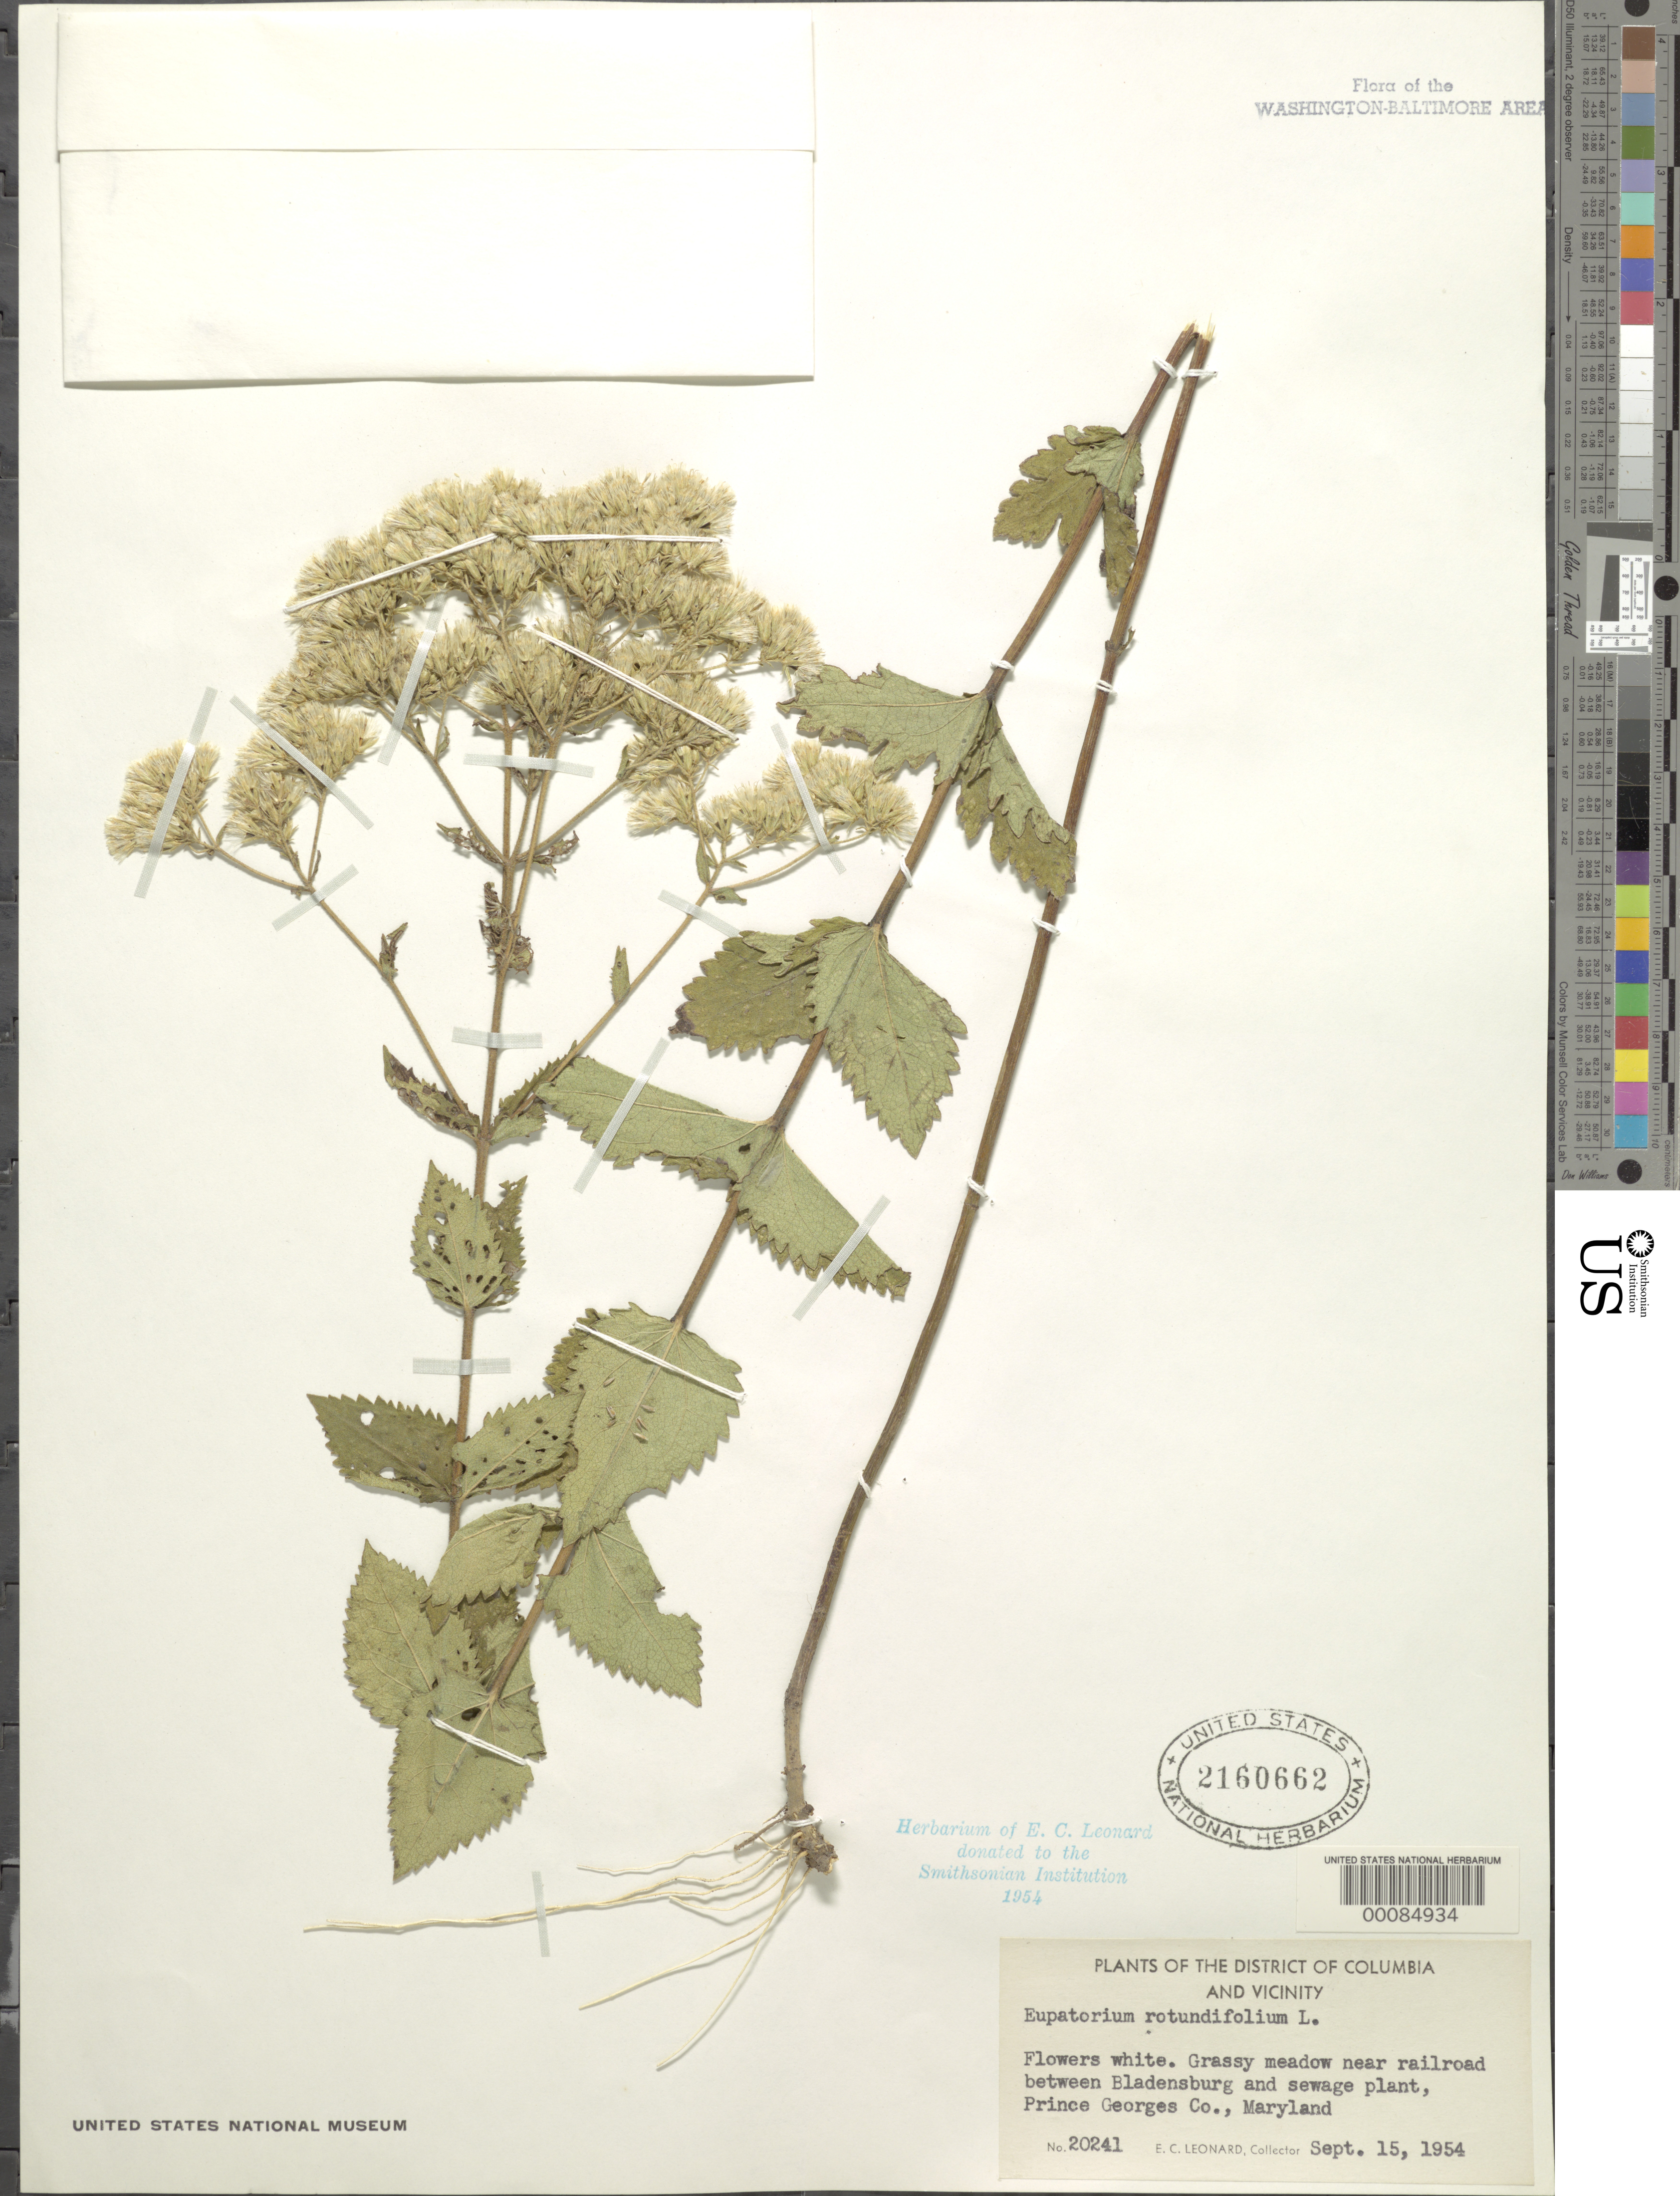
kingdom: Plantae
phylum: Tracheophyta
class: Magnoliopsida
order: Asterales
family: Asteraceae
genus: Eupatorium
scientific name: Eupatorium rotundifolium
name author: L.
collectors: E. C. Leonard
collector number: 20241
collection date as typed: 15 Sep 1954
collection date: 1954-09-15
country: United States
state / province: Maryland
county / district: Prince George's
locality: between Bladensburg and Sewage Plant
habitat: Grassy meadow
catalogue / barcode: US 2160662